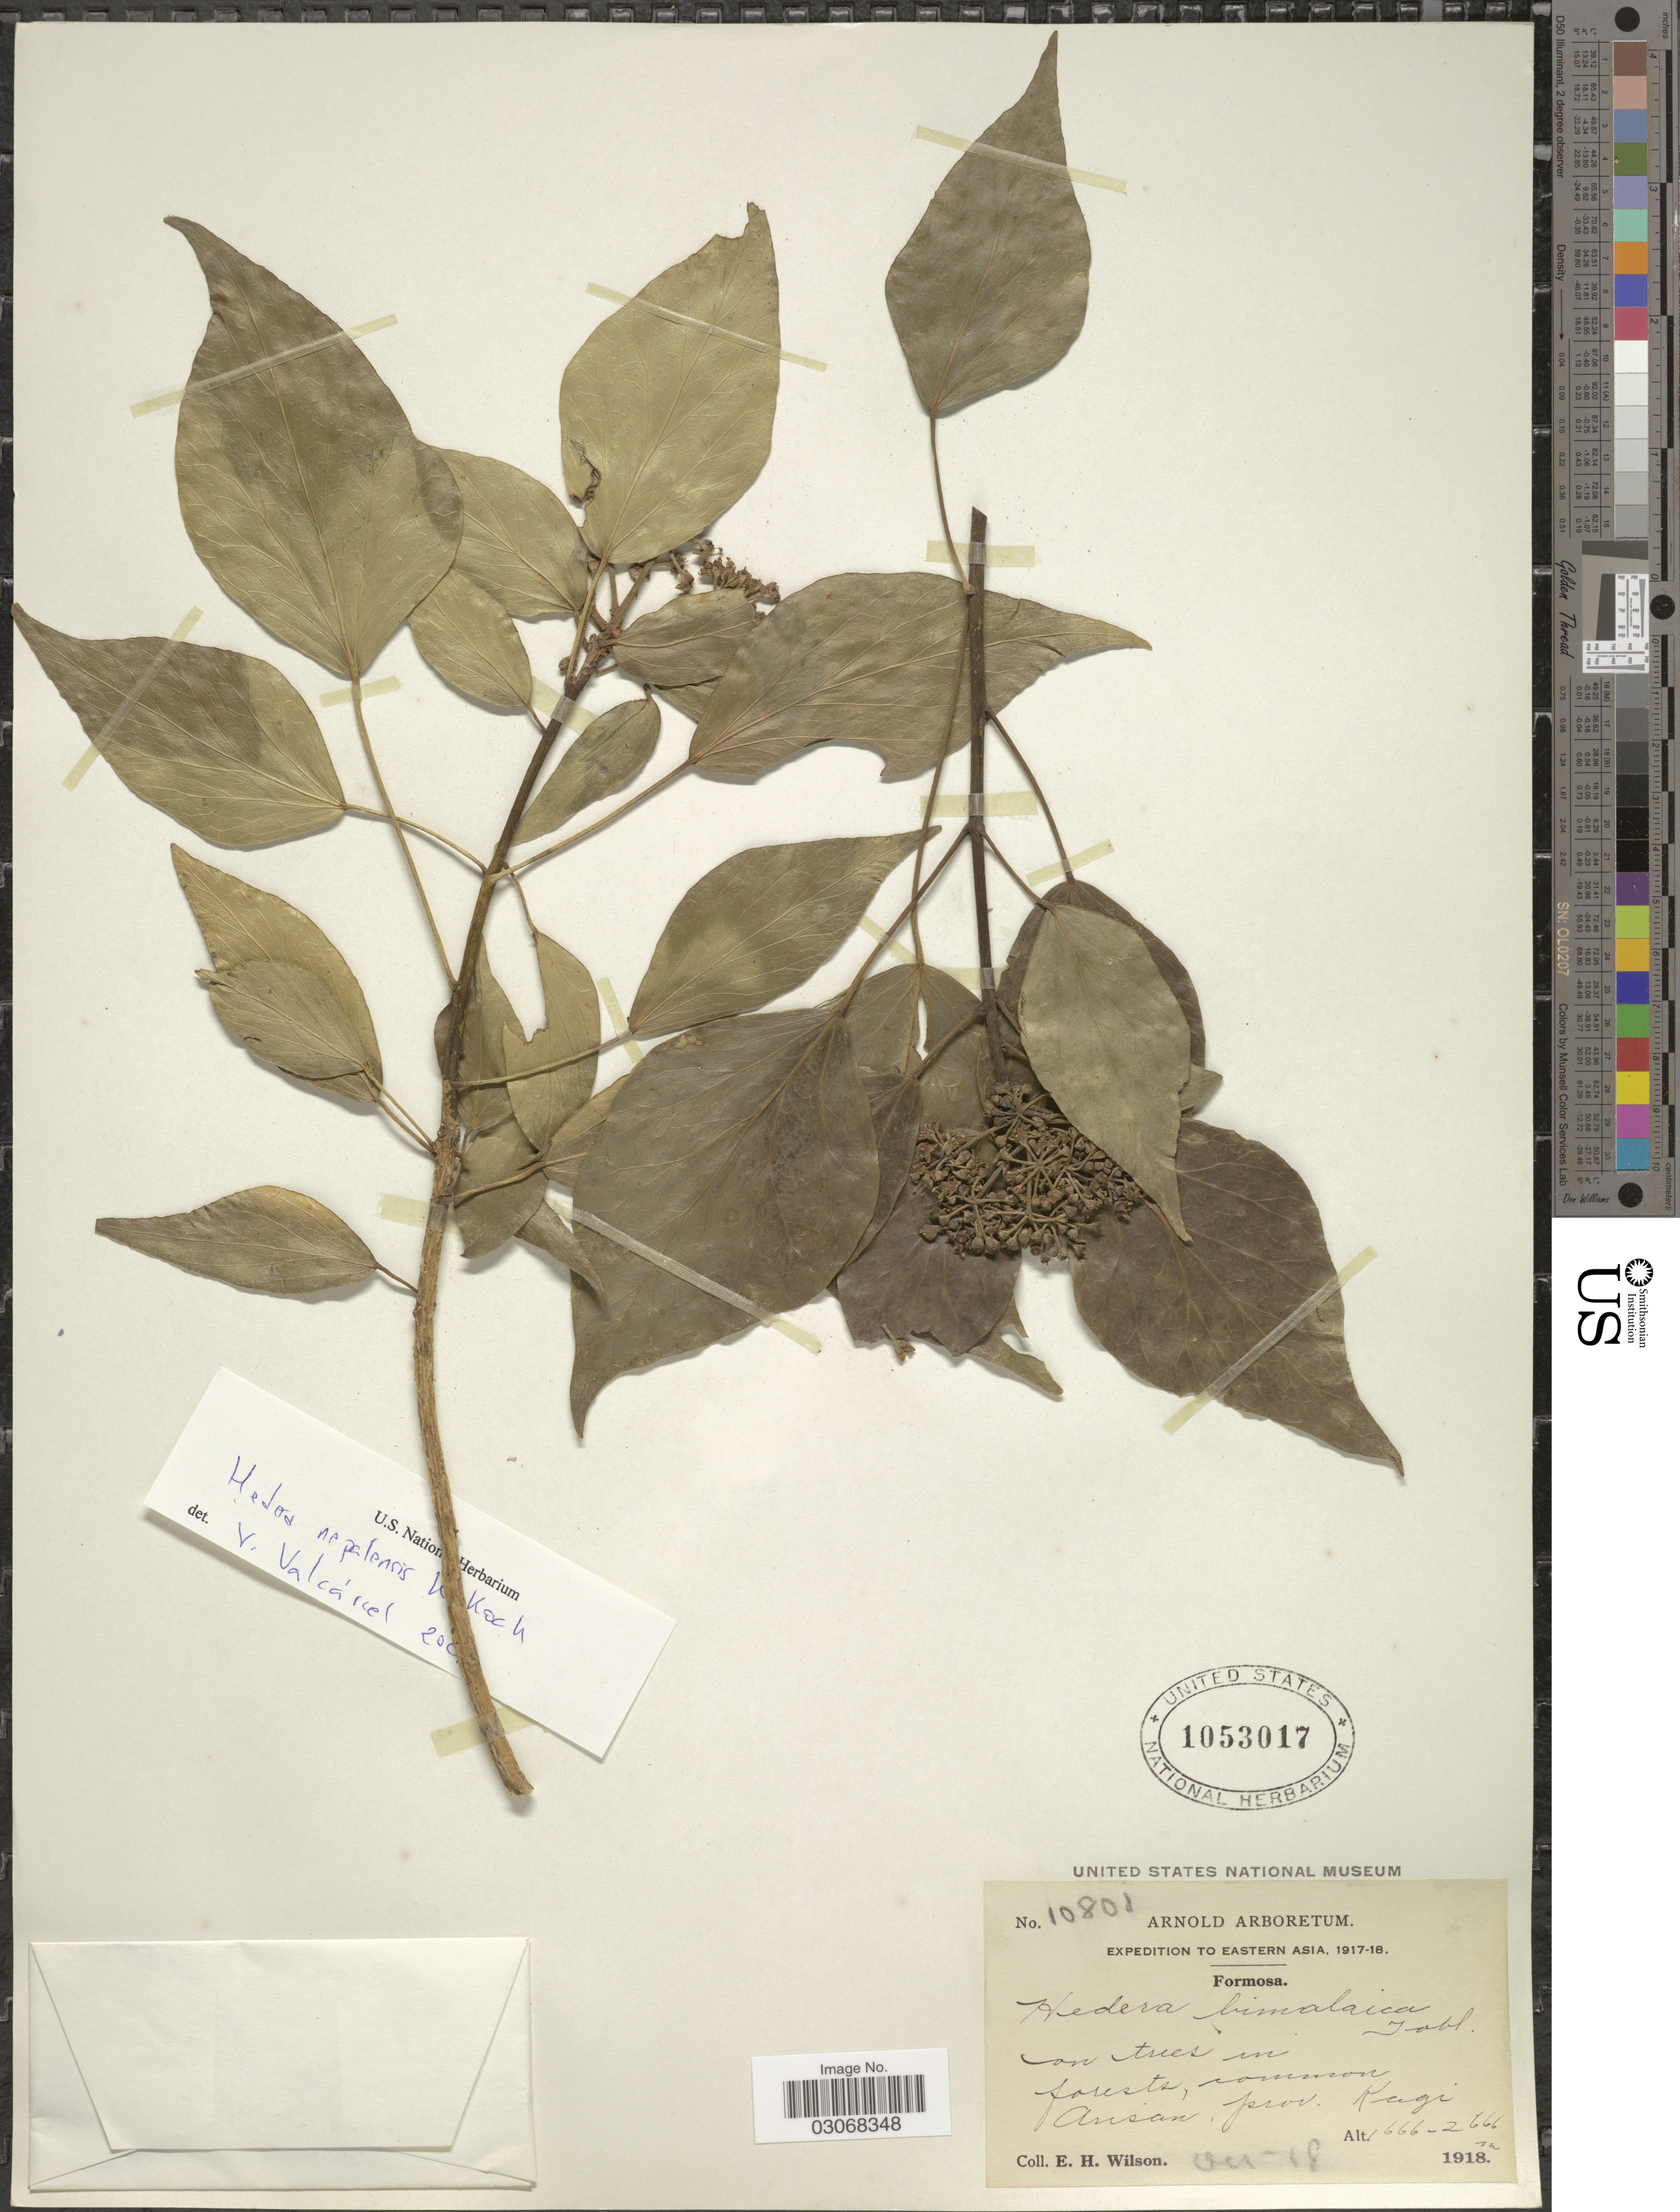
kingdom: Plantae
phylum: Tracheophyta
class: Magnoliopsida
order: Apiales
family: Araliaceae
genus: Hedera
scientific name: Hedera himalaica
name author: (Hibberd) Carrière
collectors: E. Wilson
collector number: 10801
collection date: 1918-10-18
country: Taiwan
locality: Eastern Asia. Formosa. Arisan, prov. Kagi.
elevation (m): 1666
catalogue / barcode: US 1053017